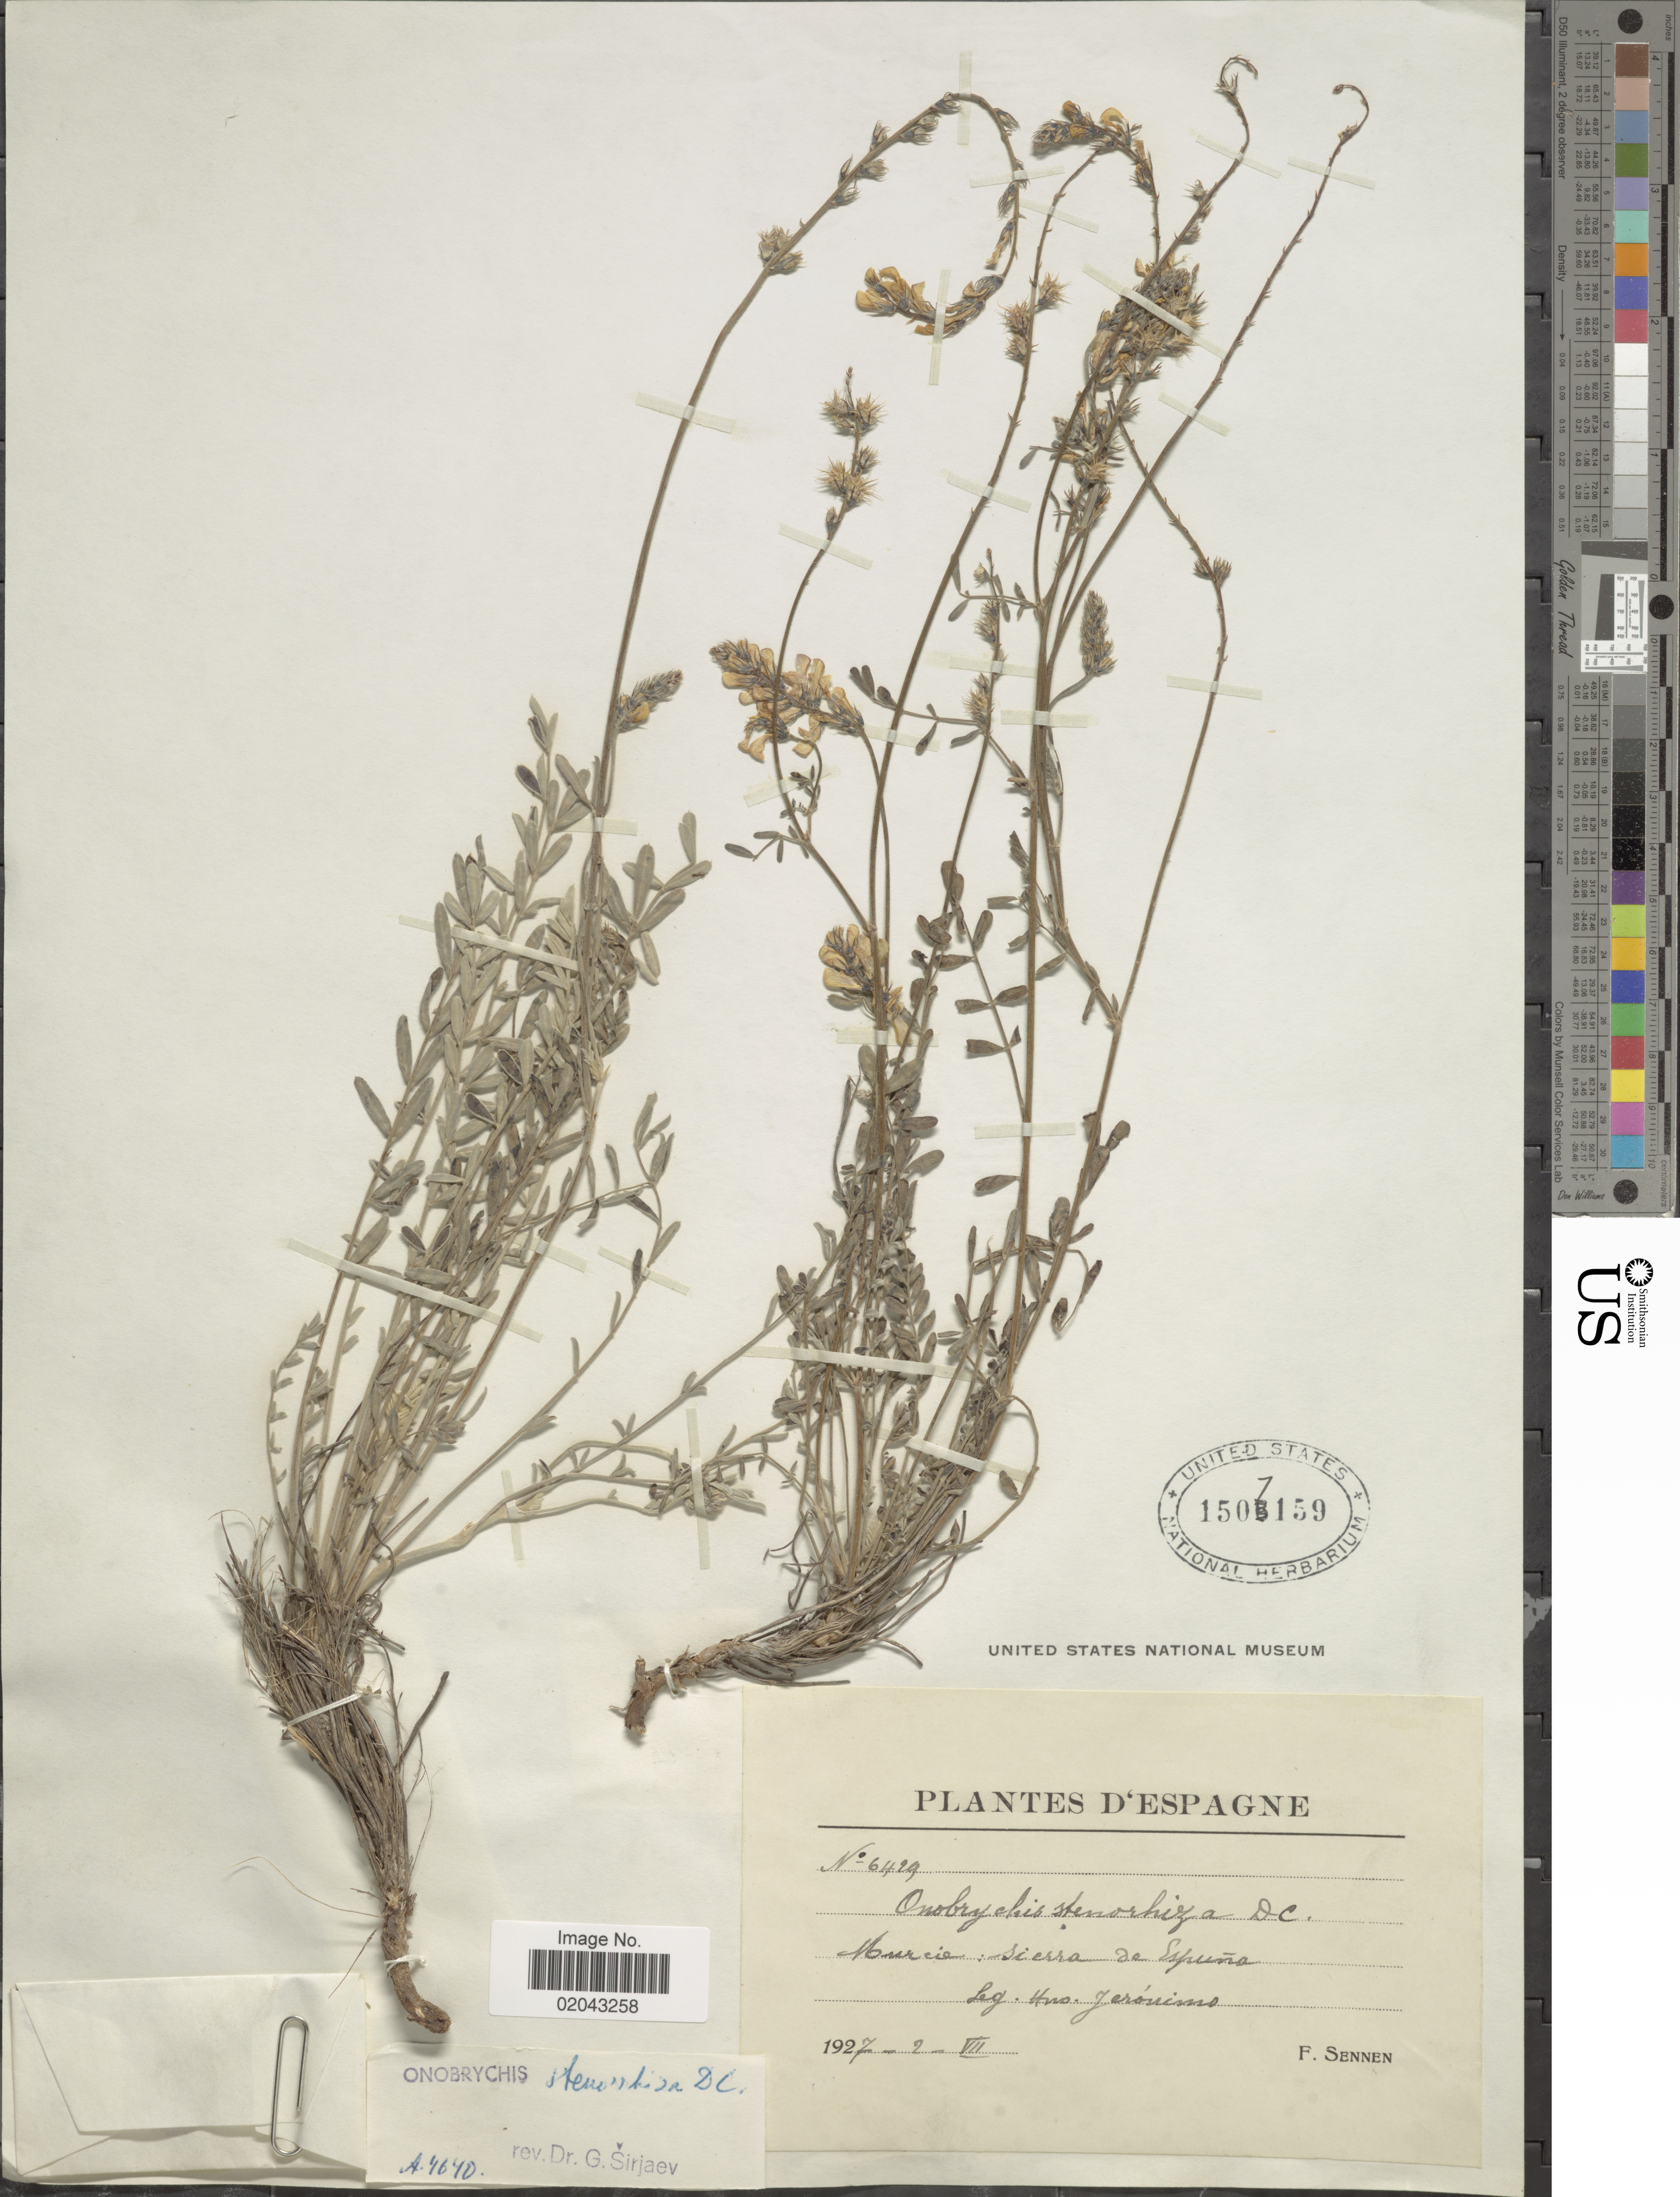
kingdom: Plantae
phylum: Tracheophyta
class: Magnoliopsida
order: Fabales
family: Fabaceae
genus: Onobrychis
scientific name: Onobrychis stenorhiza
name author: DC.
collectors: H. Jerónimo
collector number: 6429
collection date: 1927-07-02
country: Spain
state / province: Murcia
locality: Muricae: Sierra de Espuña.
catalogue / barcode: US 1507159